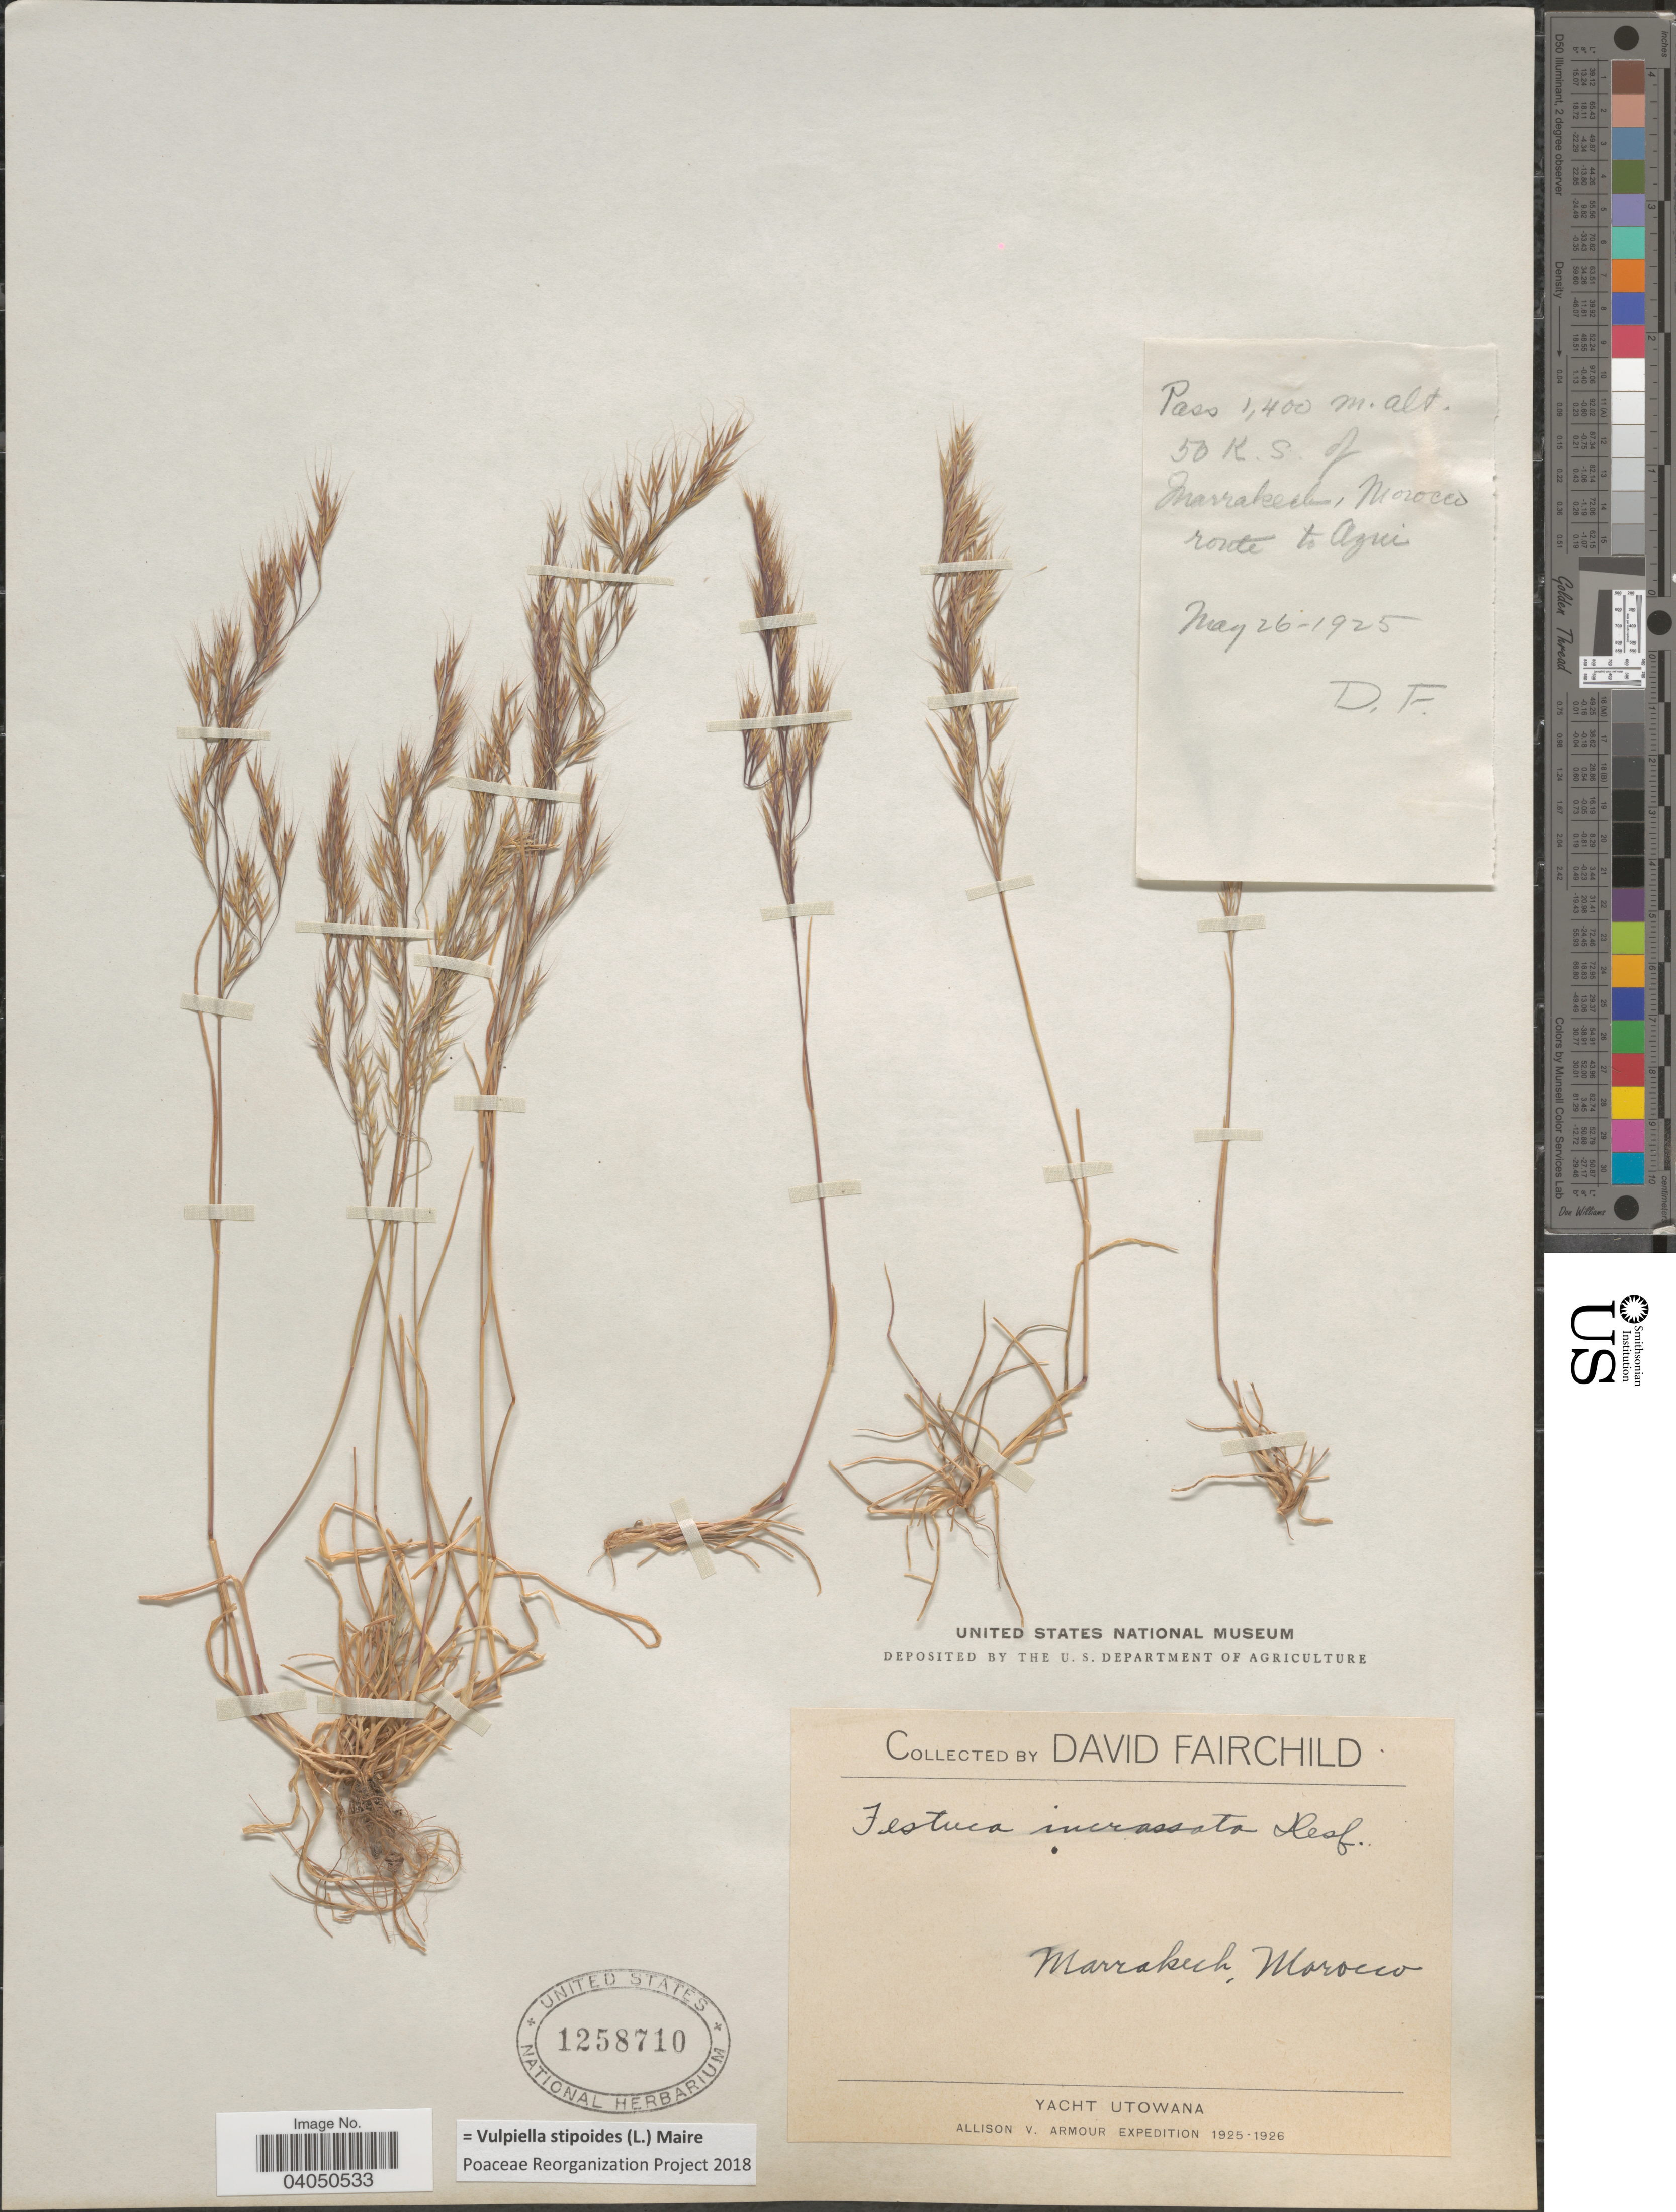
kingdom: Plantae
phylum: Tracheophyta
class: Liliopsida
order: Poales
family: Poaceae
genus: Vulpiella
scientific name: Vulpiella stipoides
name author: (L.) Maire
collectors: D. Fairchild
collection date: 1925-05-26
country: Morocco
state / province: Marrakech-Tensift-Al Haouz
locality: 50 K. S. of Marrakech, route to Azui.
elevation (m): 1400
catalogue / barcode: US 1258710